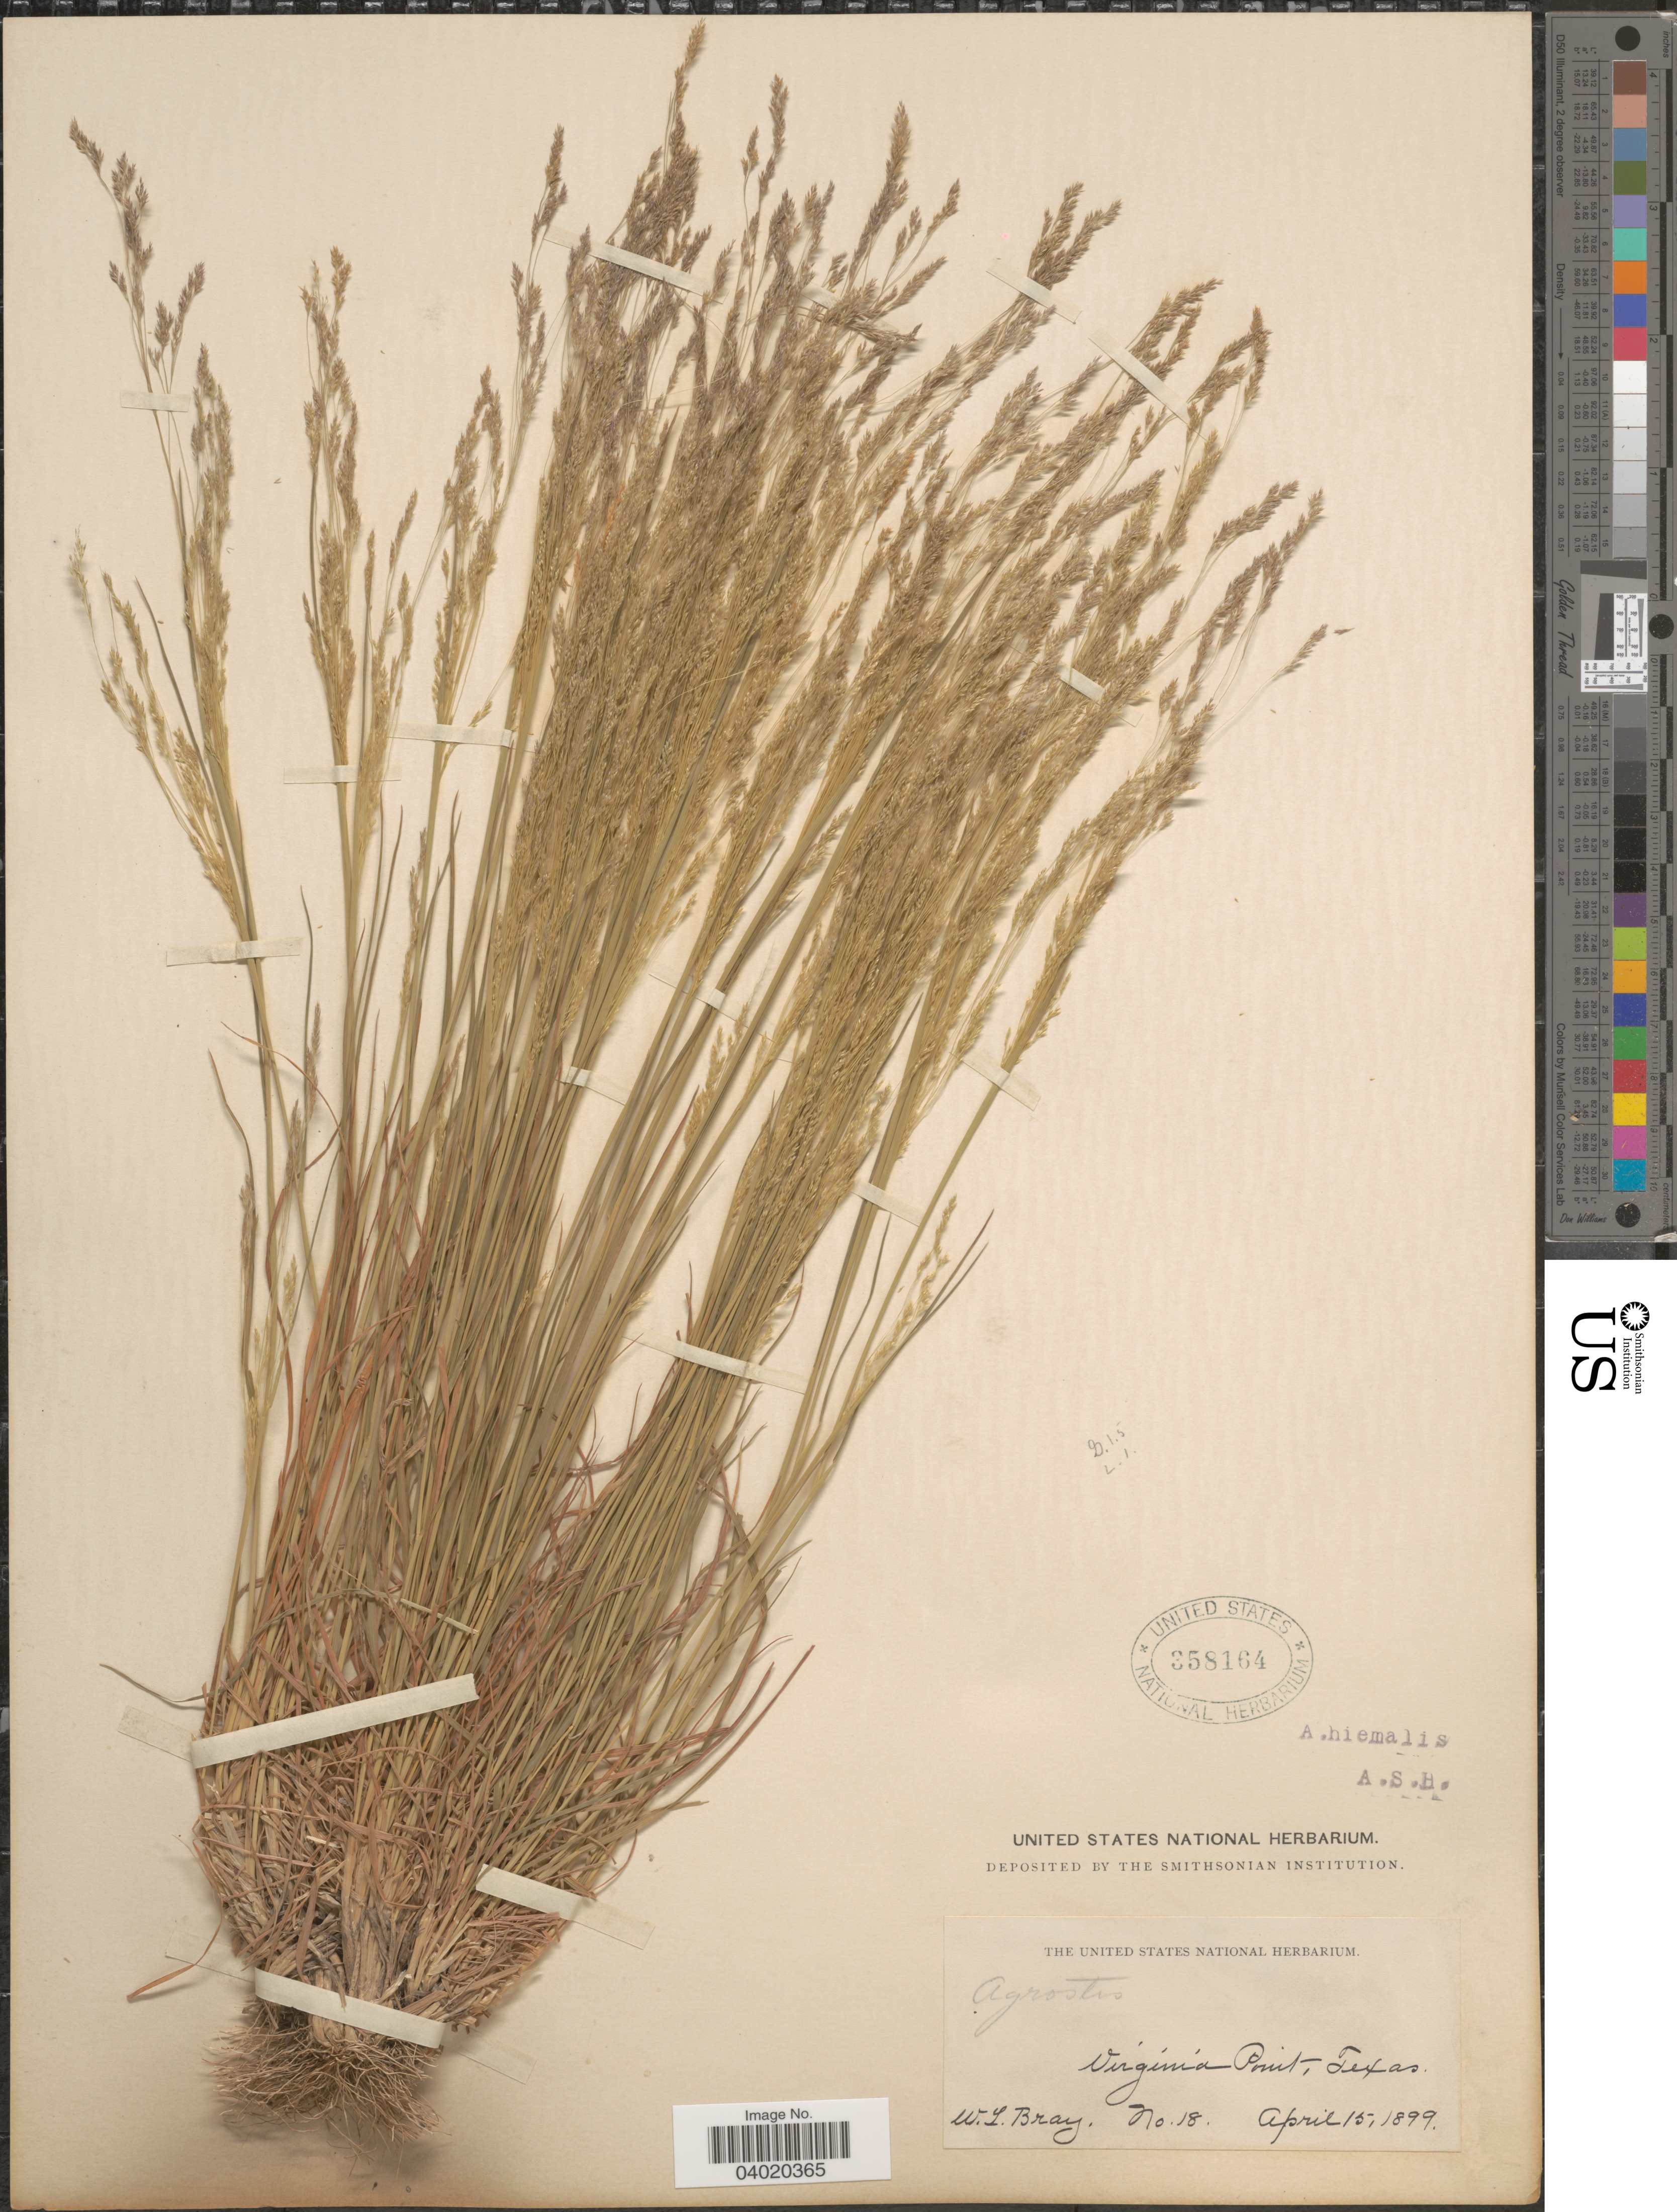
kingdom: Plantae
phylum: Tracheophyta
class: Liliopsida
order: Poales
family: Poaceae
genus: Agrostis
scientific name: Agrostis hyemalis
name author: (Walter) Britton et al.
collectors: W. L. Bray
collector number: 18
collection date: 1899-04-15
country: United States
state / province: Texas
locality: Virginia Point.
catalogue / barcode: US 358164